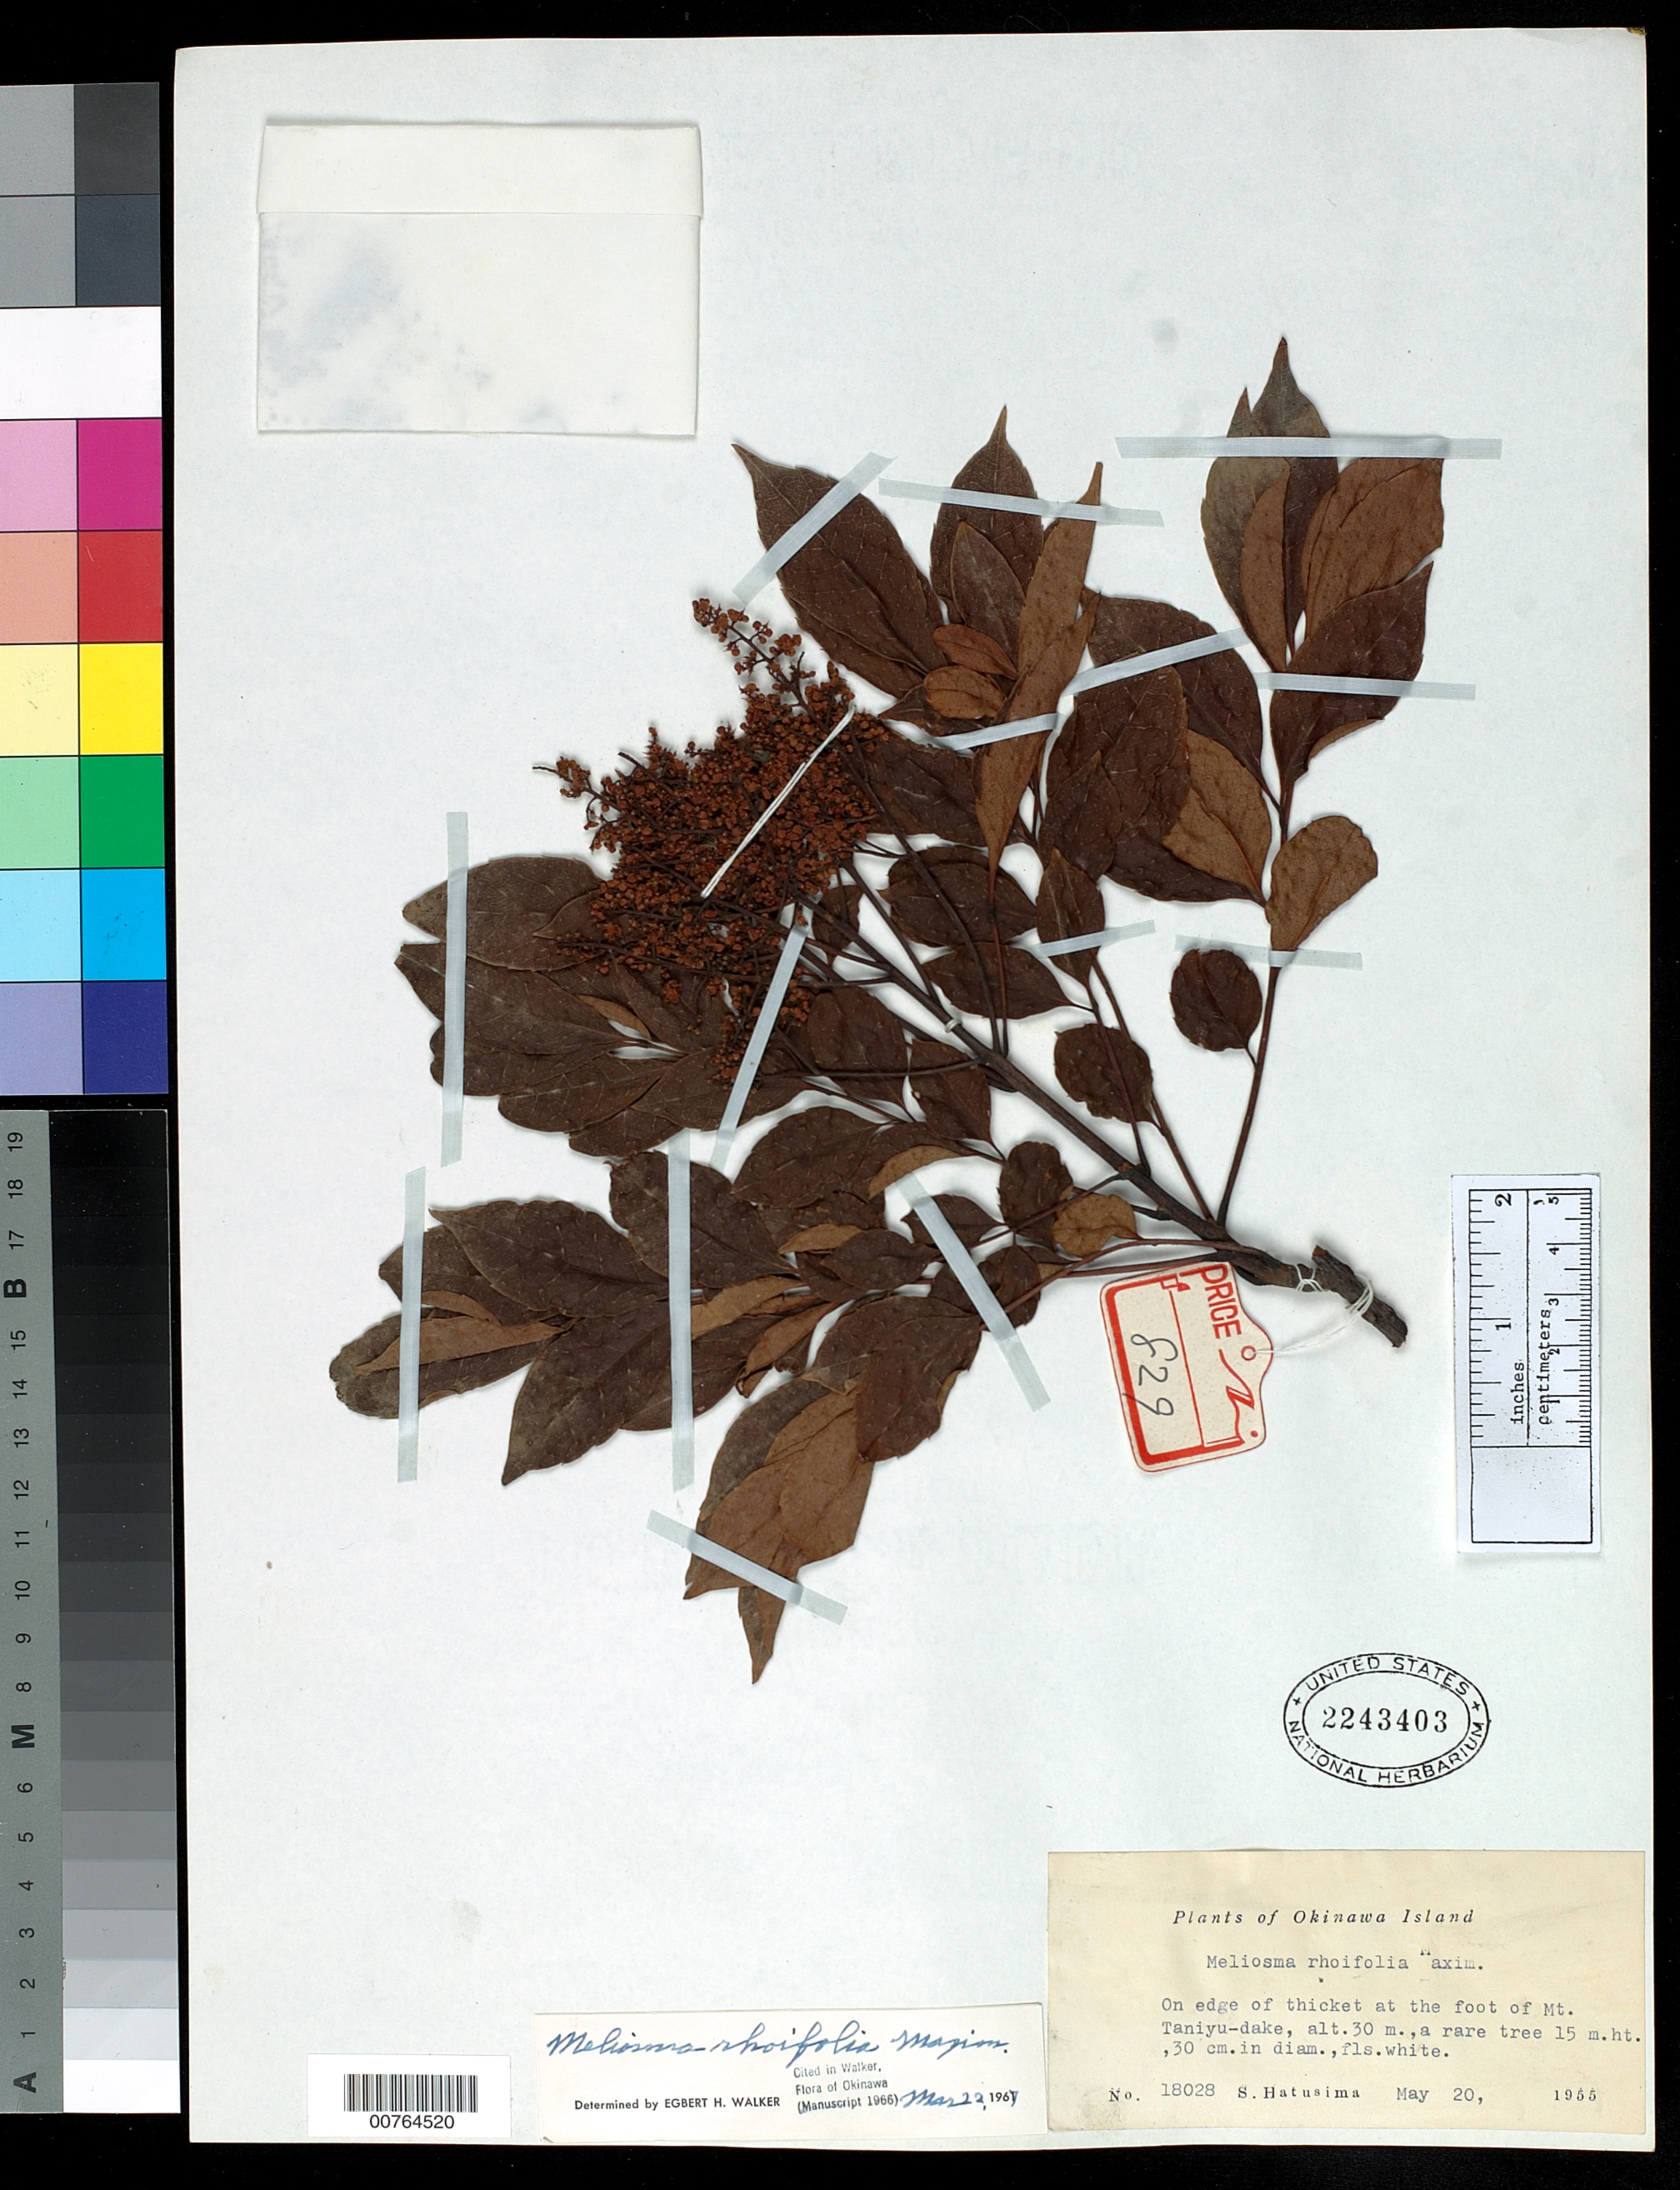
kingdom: Plantae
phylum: Tracheophyta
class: Magnoliopsida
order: Proteales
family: Sabiaceae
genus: Meliosma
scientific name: Meliosma rhoifolia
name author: Maxim.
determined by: Walker, E. H.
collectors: S. Hatusima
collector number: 18028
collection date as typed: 20 May 1955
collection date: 1955-05-20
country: Japan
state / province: Okinawa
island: Okinawa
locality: Foot of Mt. Taniyu-dake.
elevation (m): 30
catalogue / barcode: US 2243403